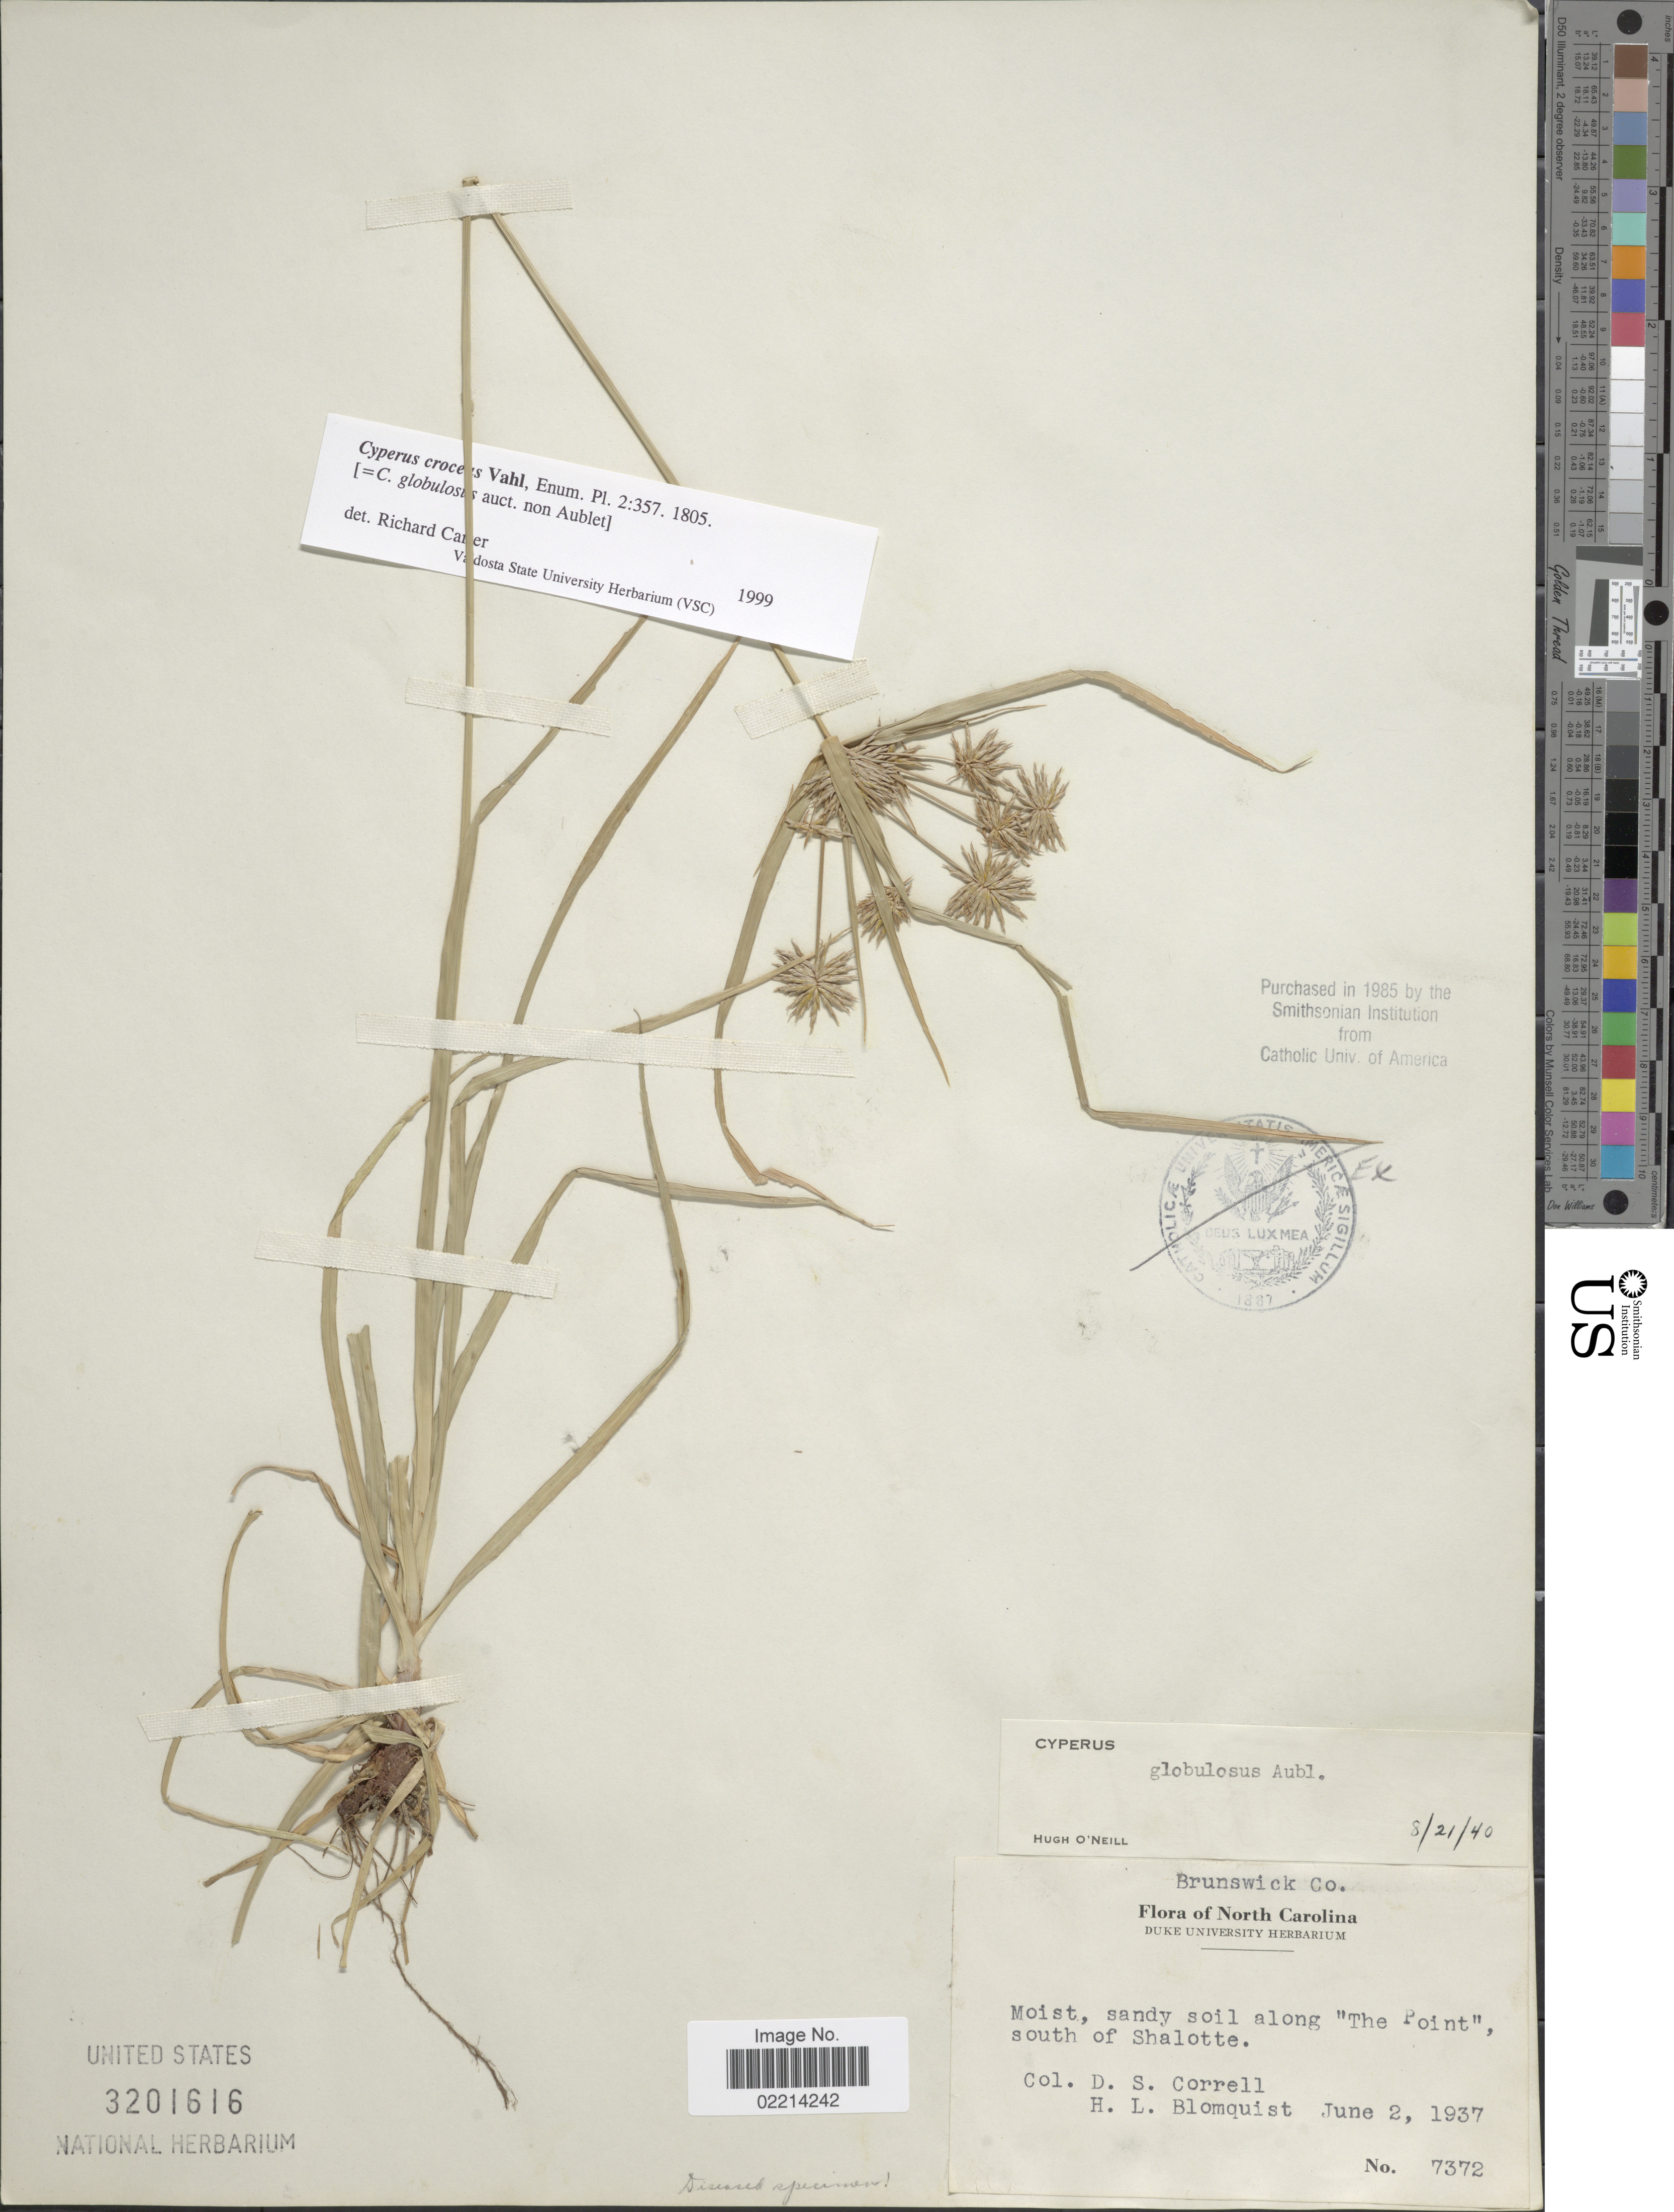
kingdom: Plantae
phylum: Tracheophyta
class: Liliopsida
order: Poales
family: Cyperaceae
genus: Cyperus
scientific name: Cyperus croceus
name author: Vahl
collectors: D. S. Correll & H. Blomquist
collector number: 7372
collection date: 1937-06-02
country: United States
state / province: North Carolina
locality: Brunswick Co, Moist, sandy soil along 'The Point', south of Shalotte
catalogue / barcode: US 3201616